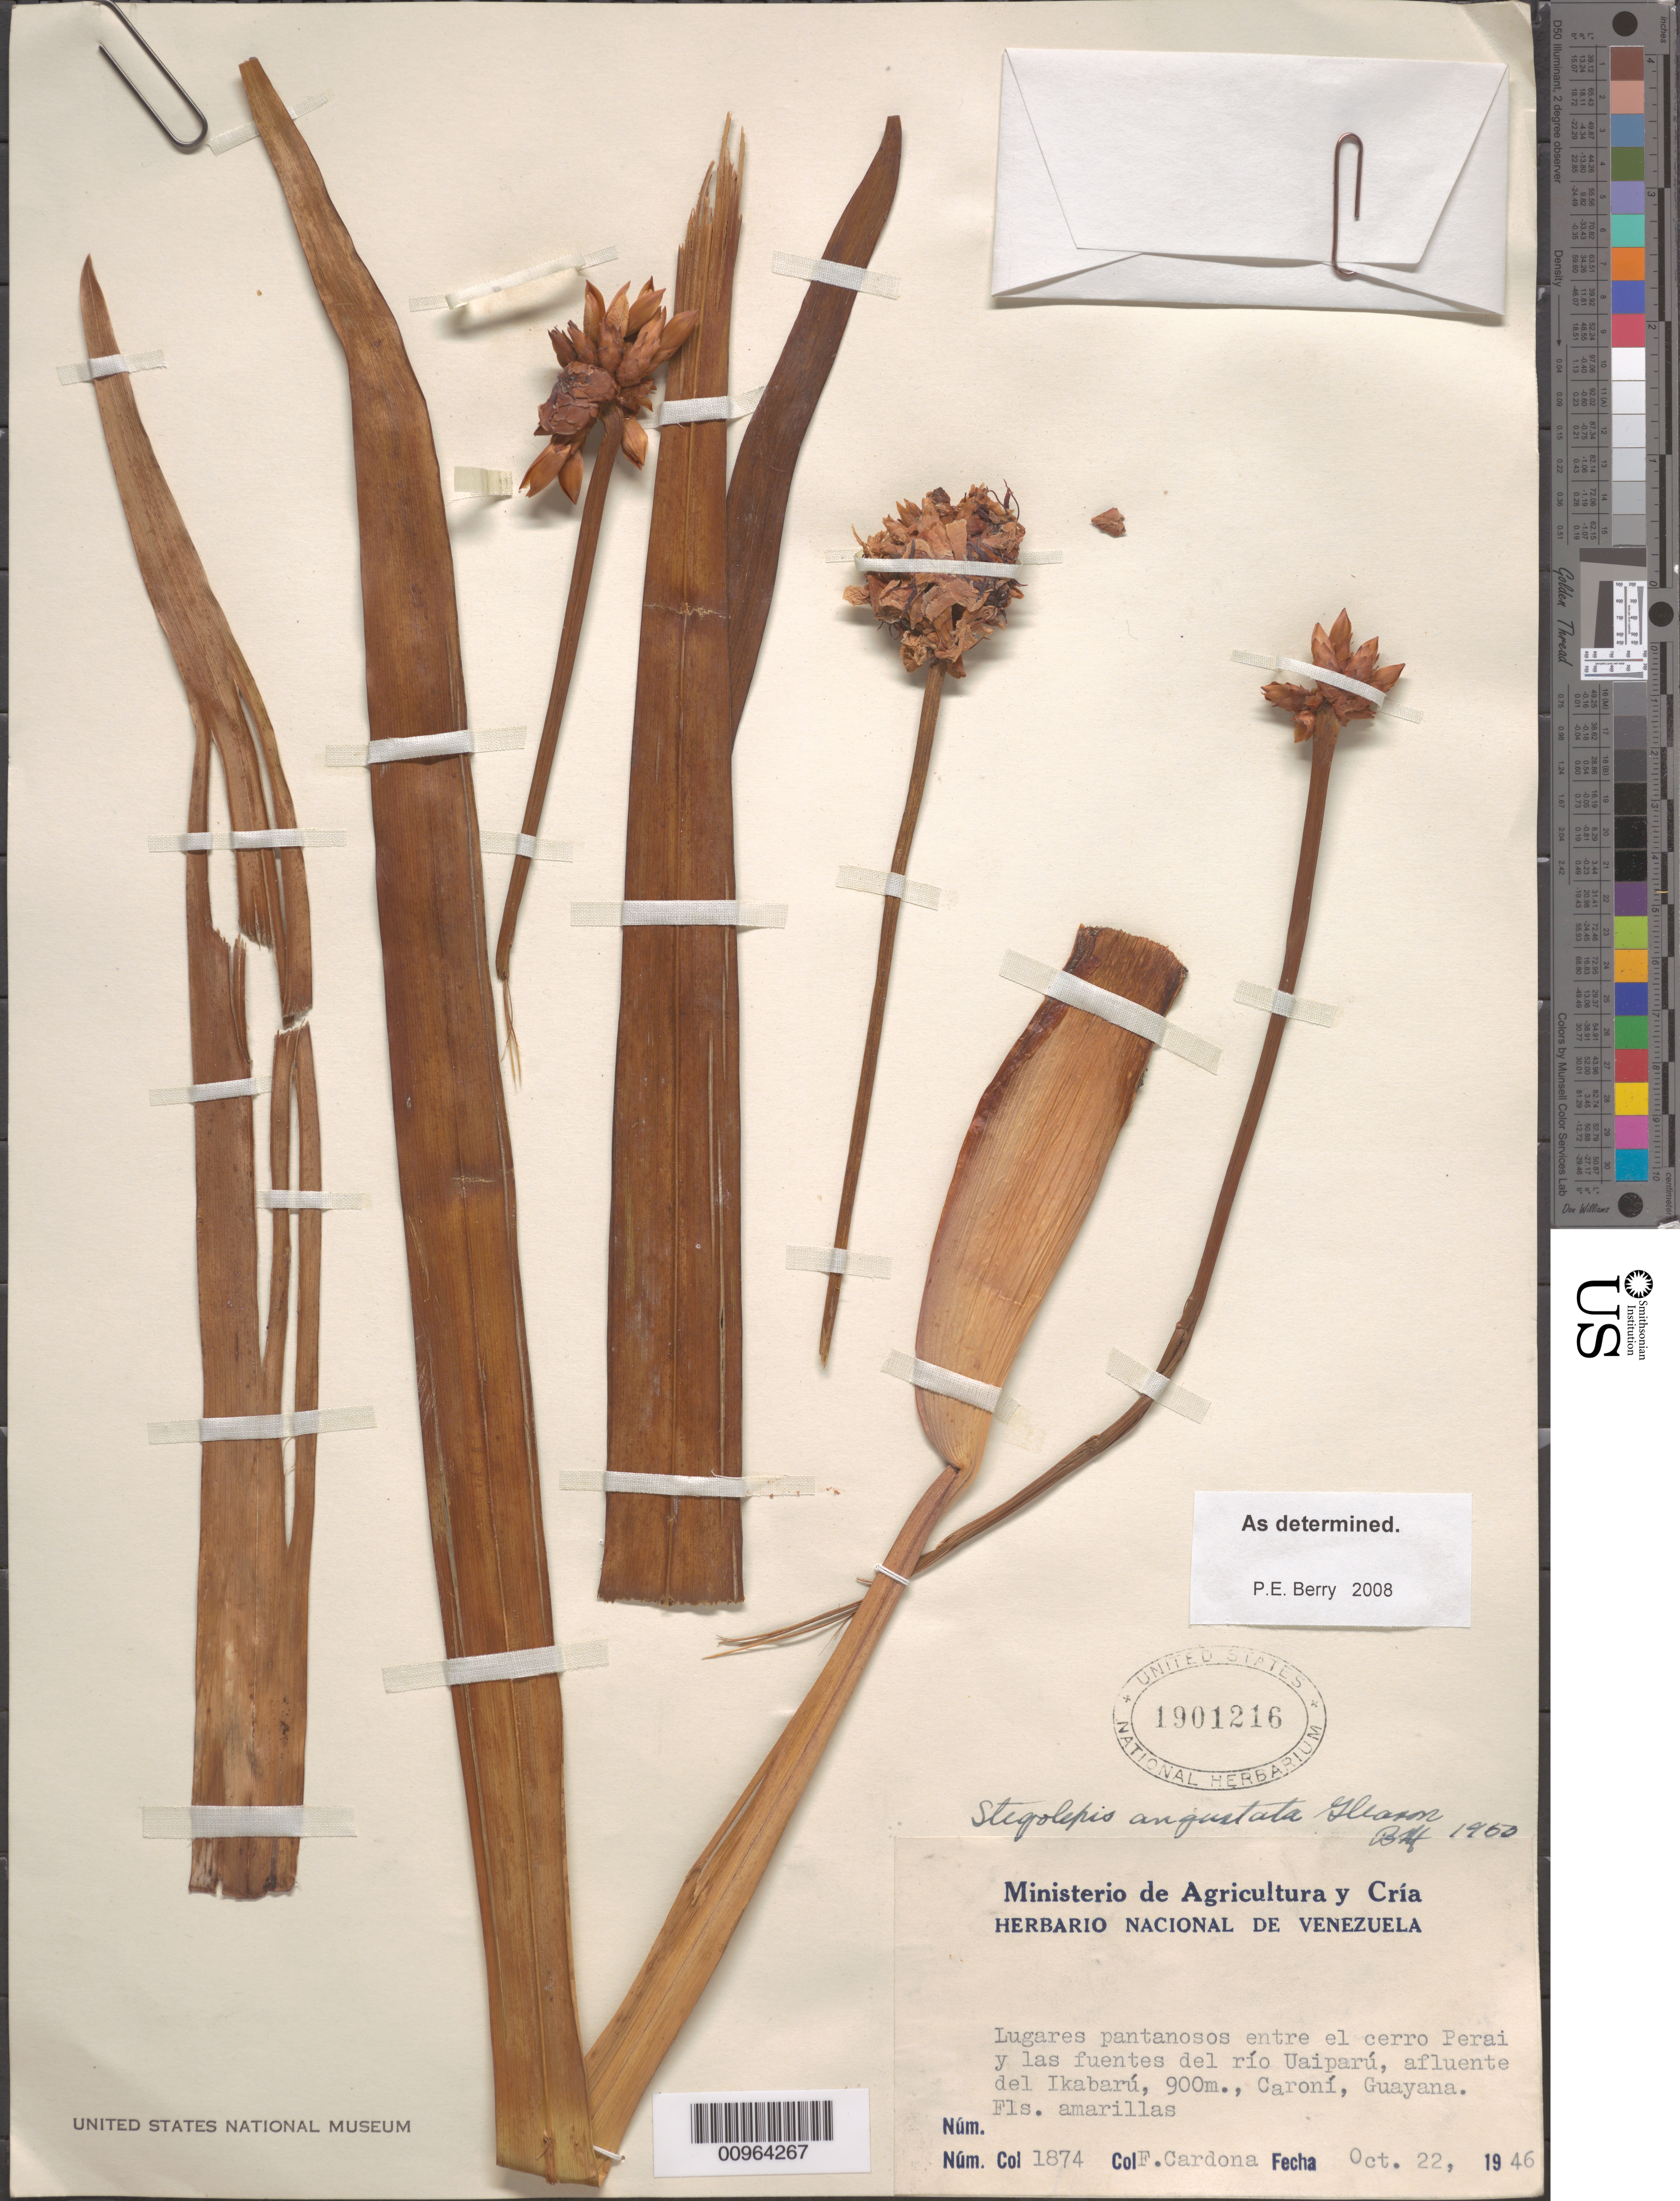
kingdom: Plantae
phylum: Tracheophyta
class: Liliopsida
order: Poales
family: Rapateaceae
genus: Stegolepis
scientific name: Stegolepis angustata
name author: Gleason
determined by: Berry, P. E., (WIS), University of Wisconsin - Madison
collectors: F. Cardona Puig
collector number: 1874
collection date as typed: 22-Oct-46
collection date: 1946-10-22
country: Venezuela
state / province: Bolívar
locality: Cerro Perai to Río Uaiparú (affl. Río Ikabarú); Caroní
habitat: Lugares pantanosos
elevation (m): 900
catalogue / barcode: US 1901216